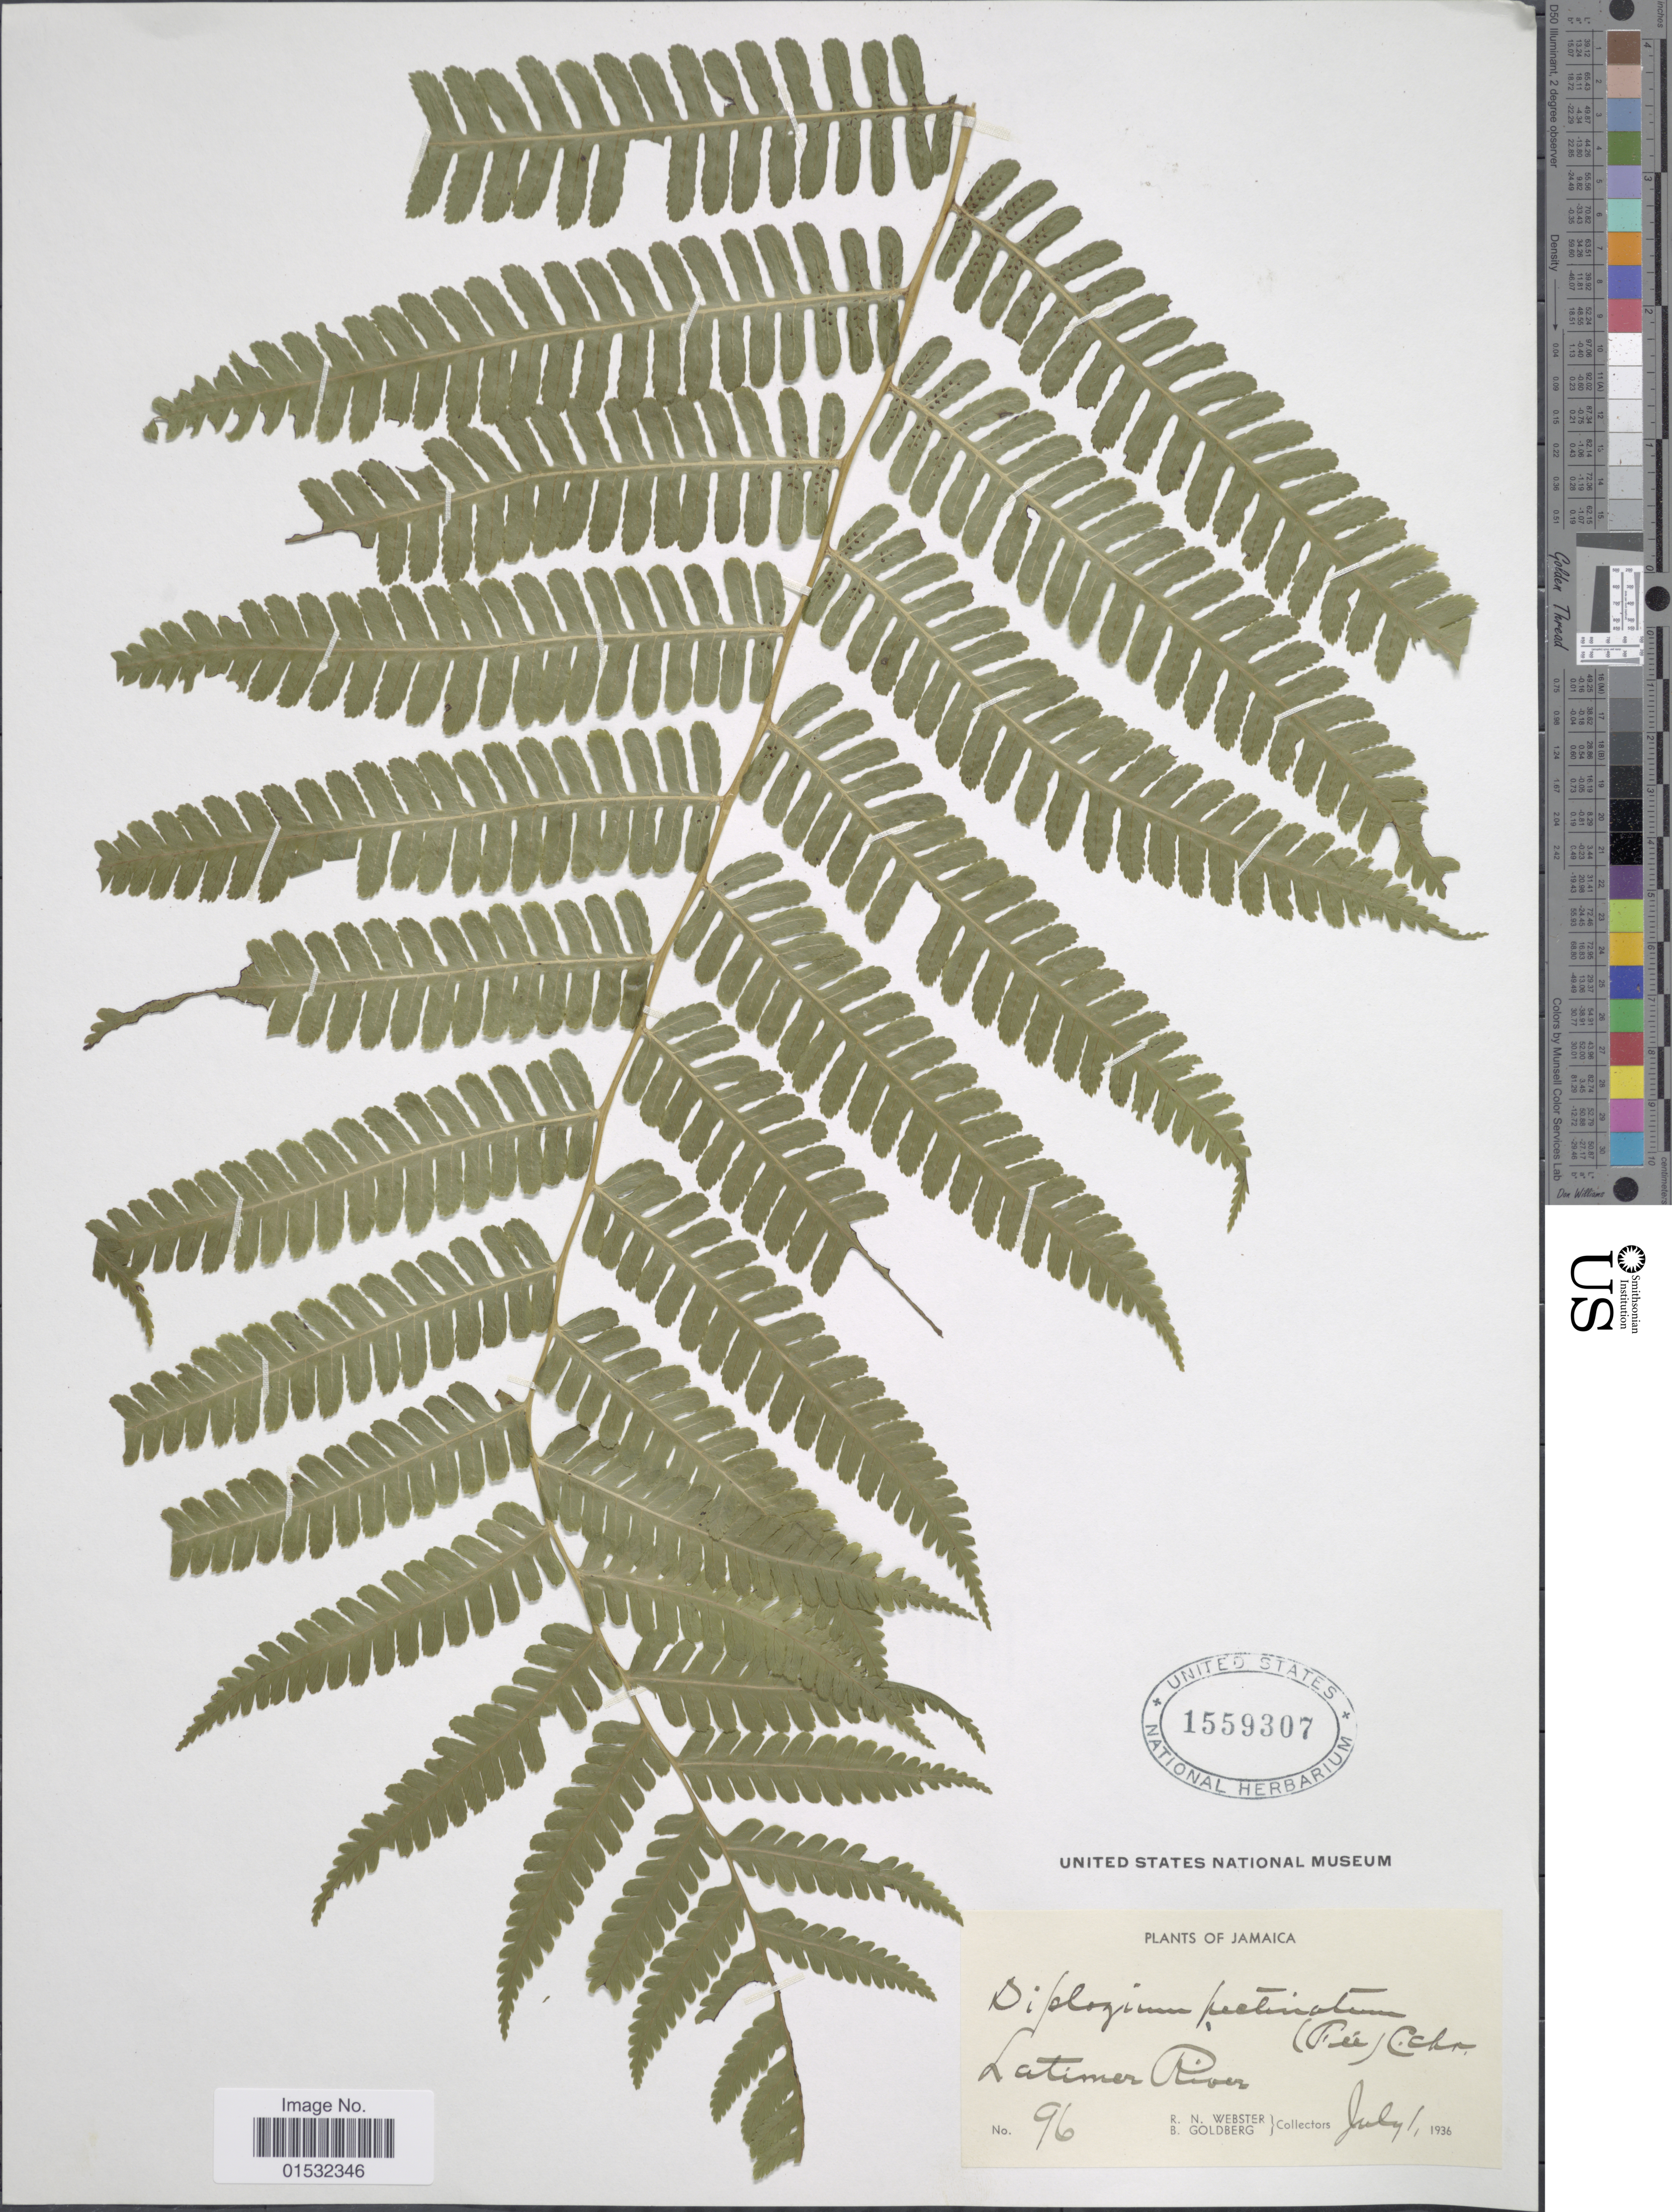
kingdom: Plantae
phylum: Tracheophyta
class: Polypodiopsida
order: Polypodiales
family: Athyriaceae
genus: Diplazium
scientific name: Diplazium pectinatum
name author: (Fée) C. Chr.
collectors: R. N. Webster & B. Goldberg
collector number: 96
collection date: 1936-07-01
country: Jamaica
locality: Latimer River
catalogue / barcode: US 1559307